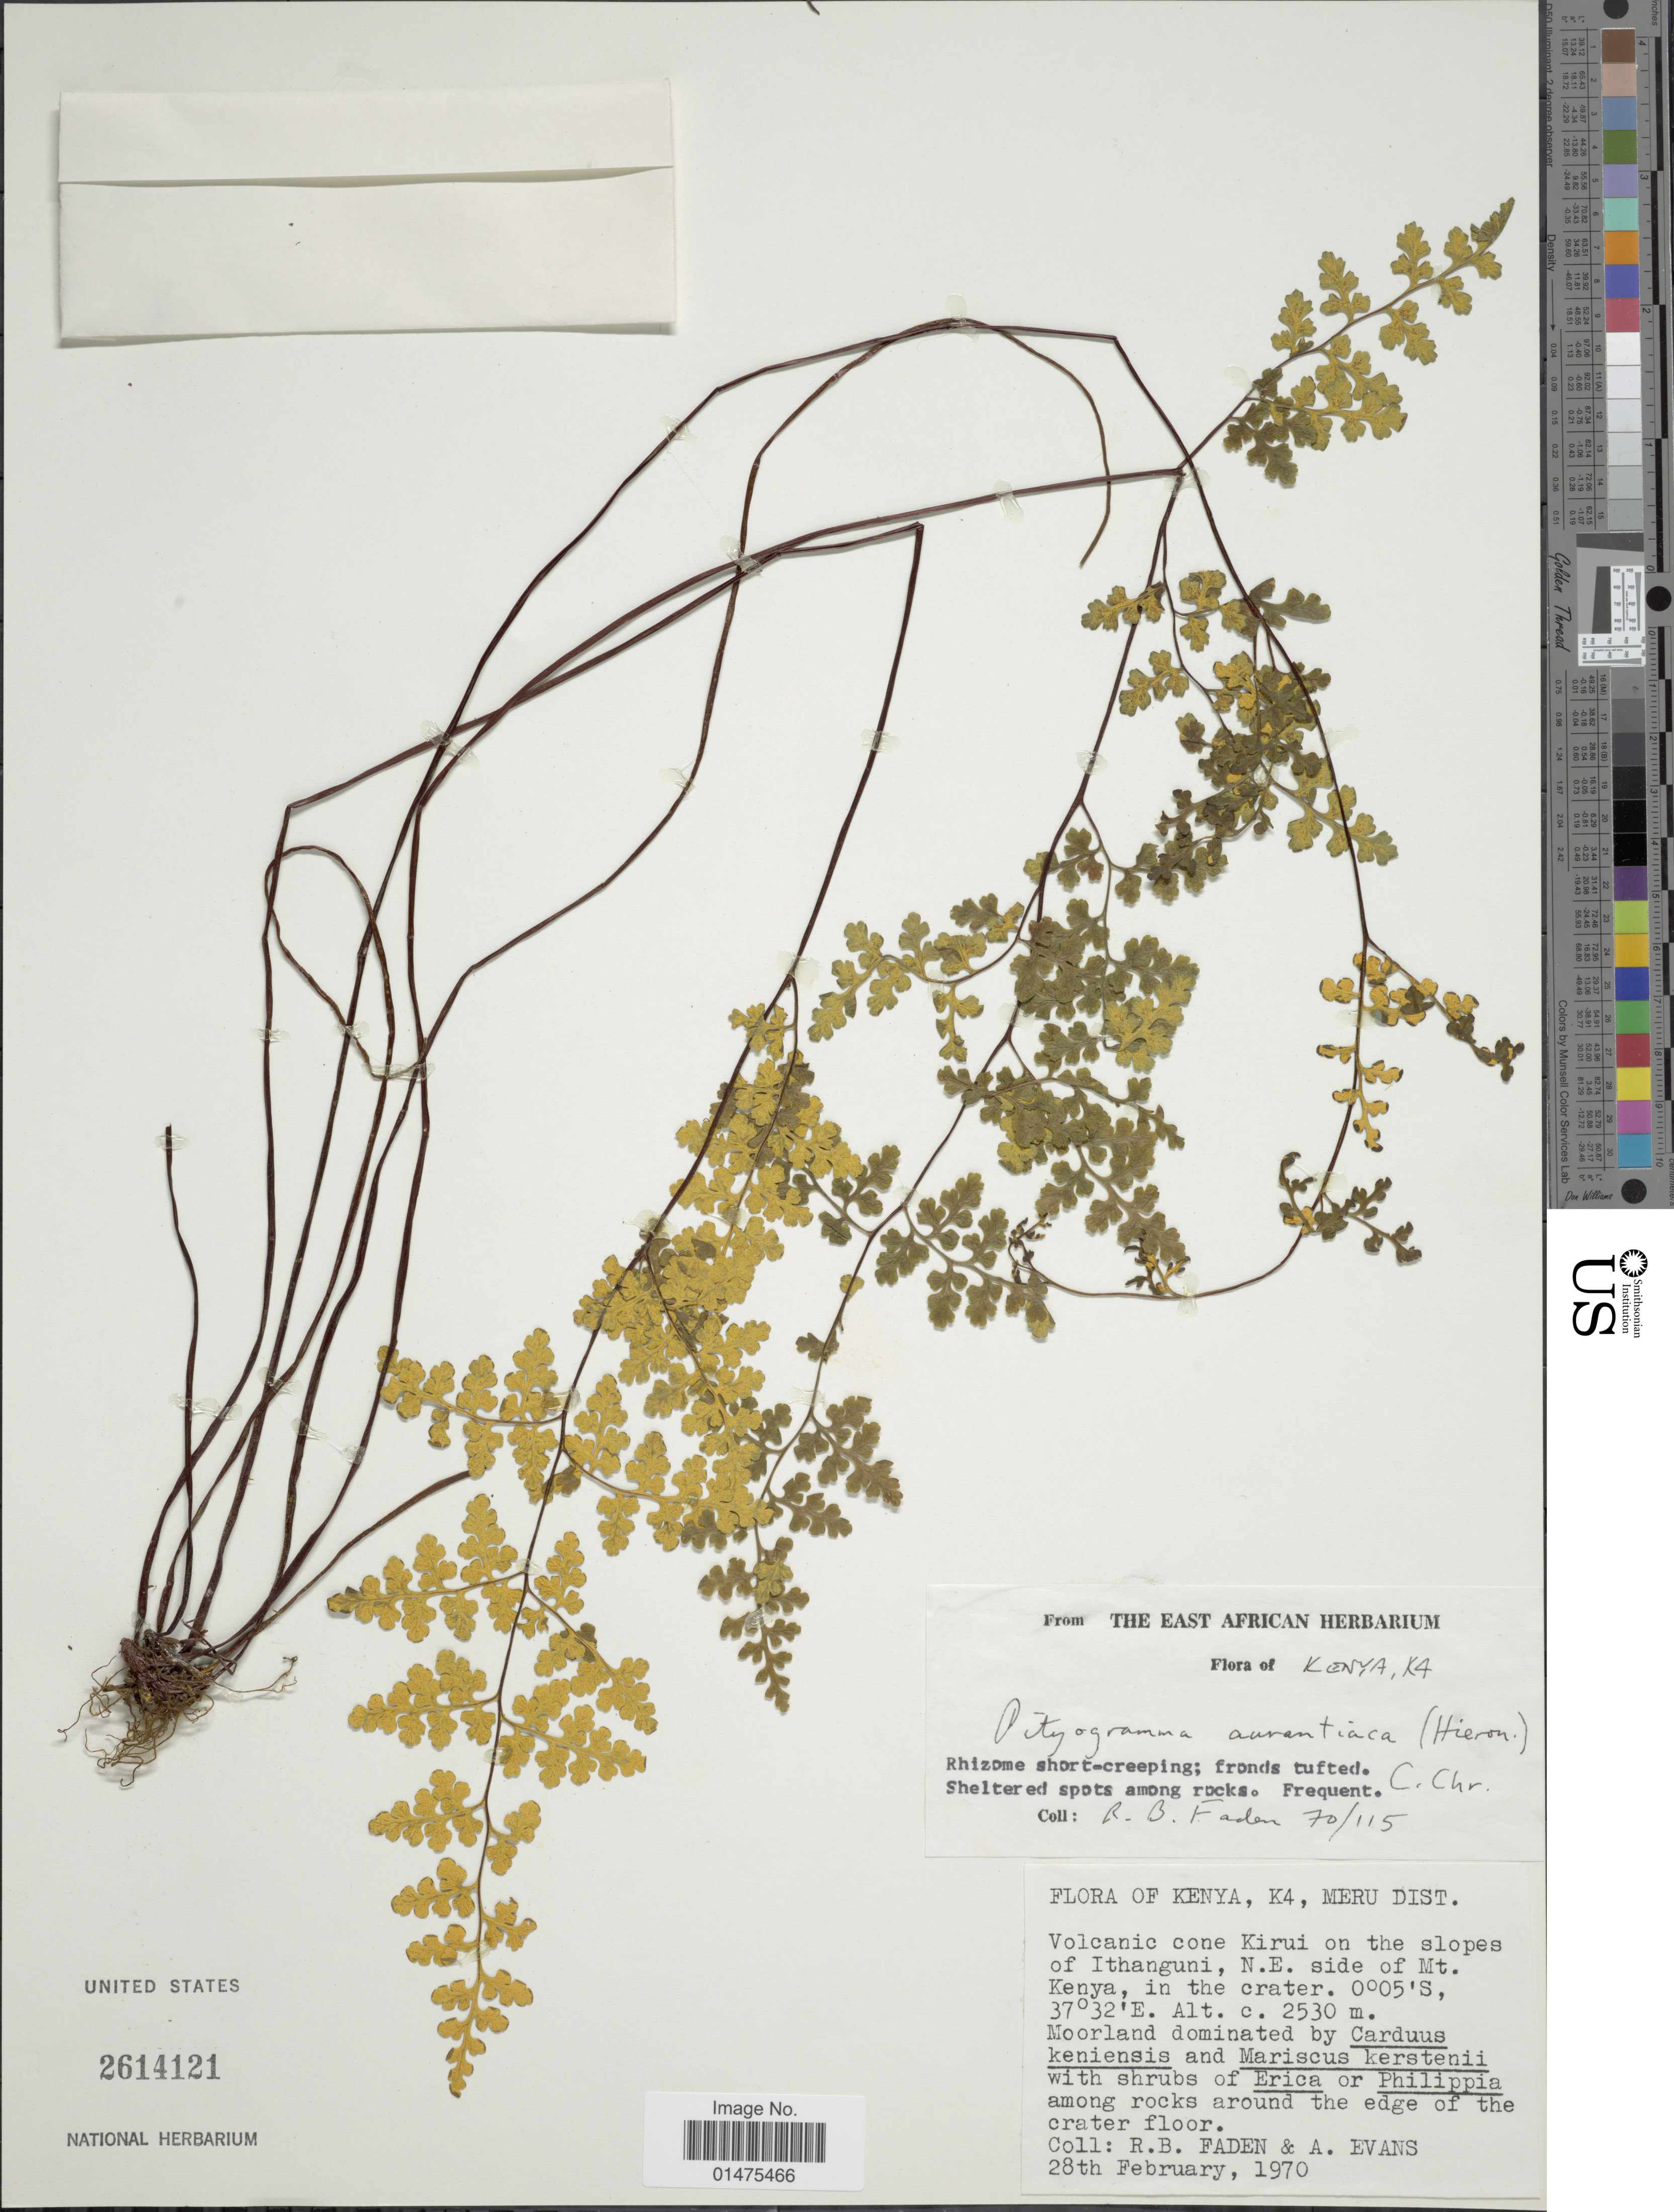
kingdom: Plantae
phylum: Tracheophyta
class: Polypodiopsida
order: Polypodiales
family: Pteridaceae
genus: Pityrogramma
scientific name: Pityrogramma aurea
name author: (Willd.) C. Chr.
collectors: R. B. Faden & A. Evans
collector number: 70/115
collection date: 1970-02-28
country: Kenya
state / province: Meru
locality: K4, Meru Dist. Volcamic cone Kirui on the slopes of Ithanguni, N.E. side of Mt. Kenya, in the crater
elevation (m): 2530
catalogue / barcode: US 2614121